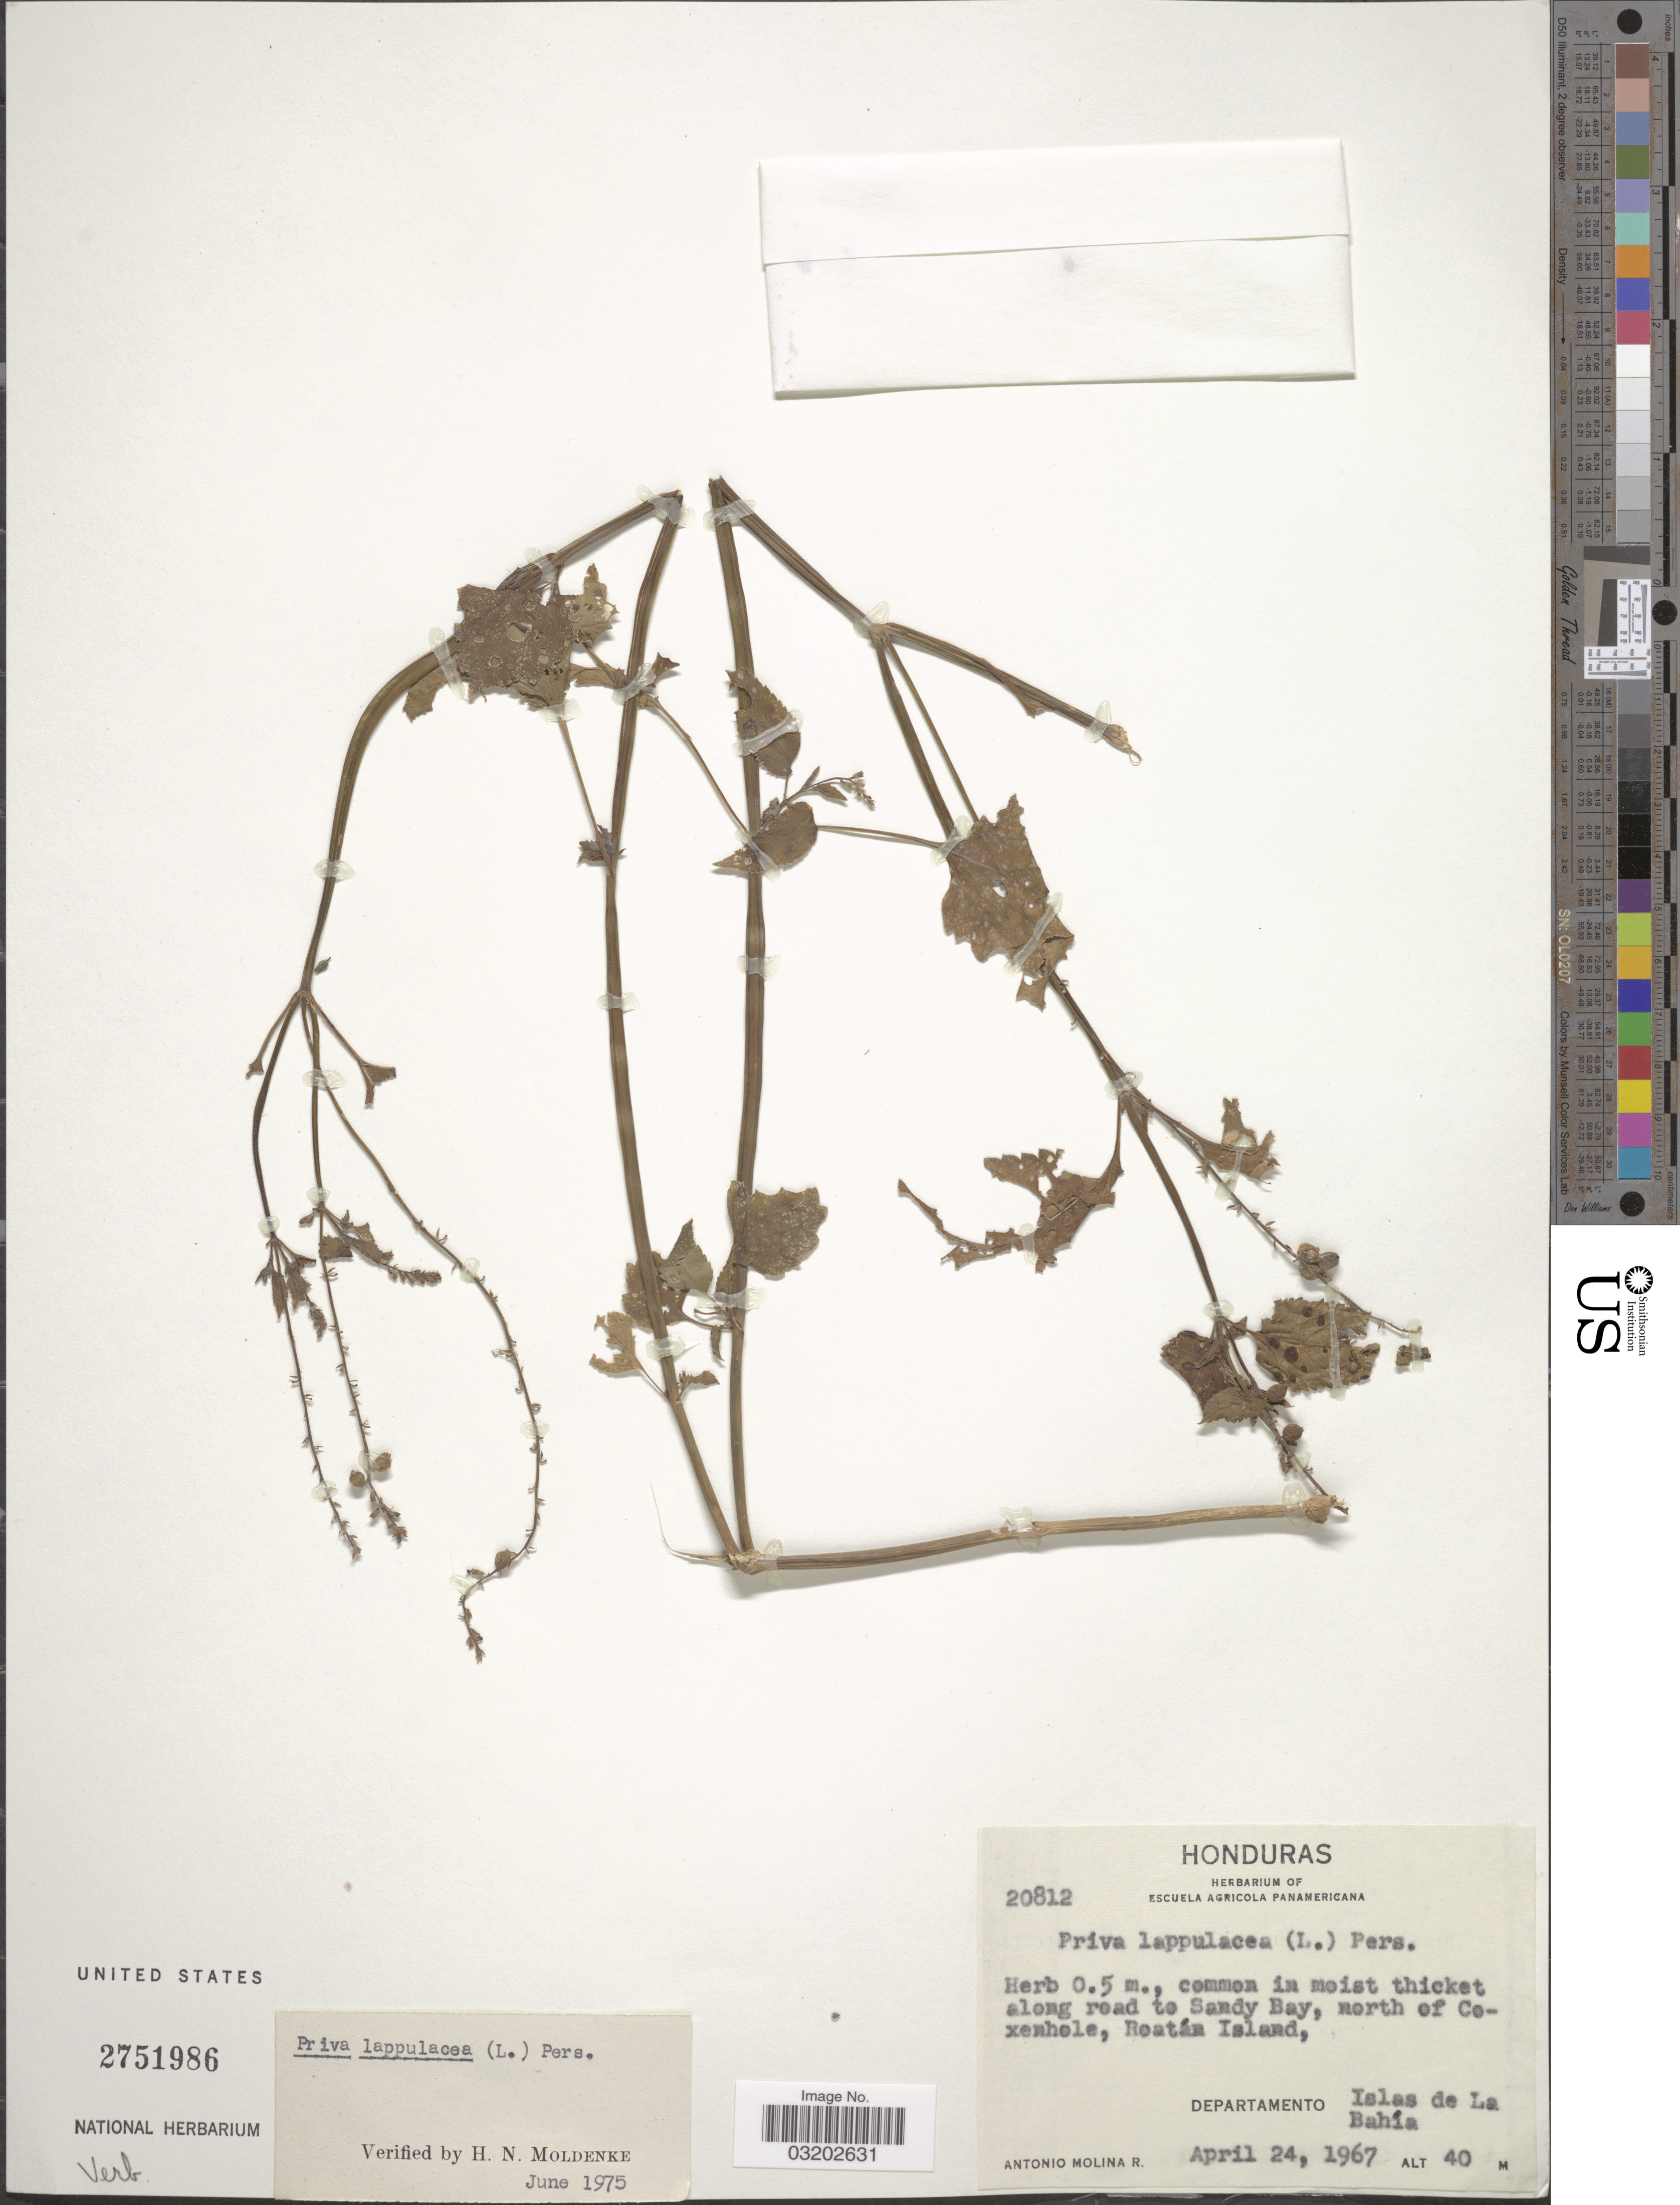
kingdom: Plantae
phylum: Tracheophyta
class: Magnoliopsida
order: Lamiales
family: Verbenaceae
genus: Priva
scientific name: Priva lappulacea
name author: (L.) Pers.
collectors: A. Molina R.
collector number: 20812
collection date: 1967-04-24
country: Honduras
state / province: Islas de la Bahía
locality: Along road to Sandy Bay, north of Coxenhole, Roatán Island, Departamento Islas de La Bahía.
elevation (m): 40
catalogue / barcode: US 2751986